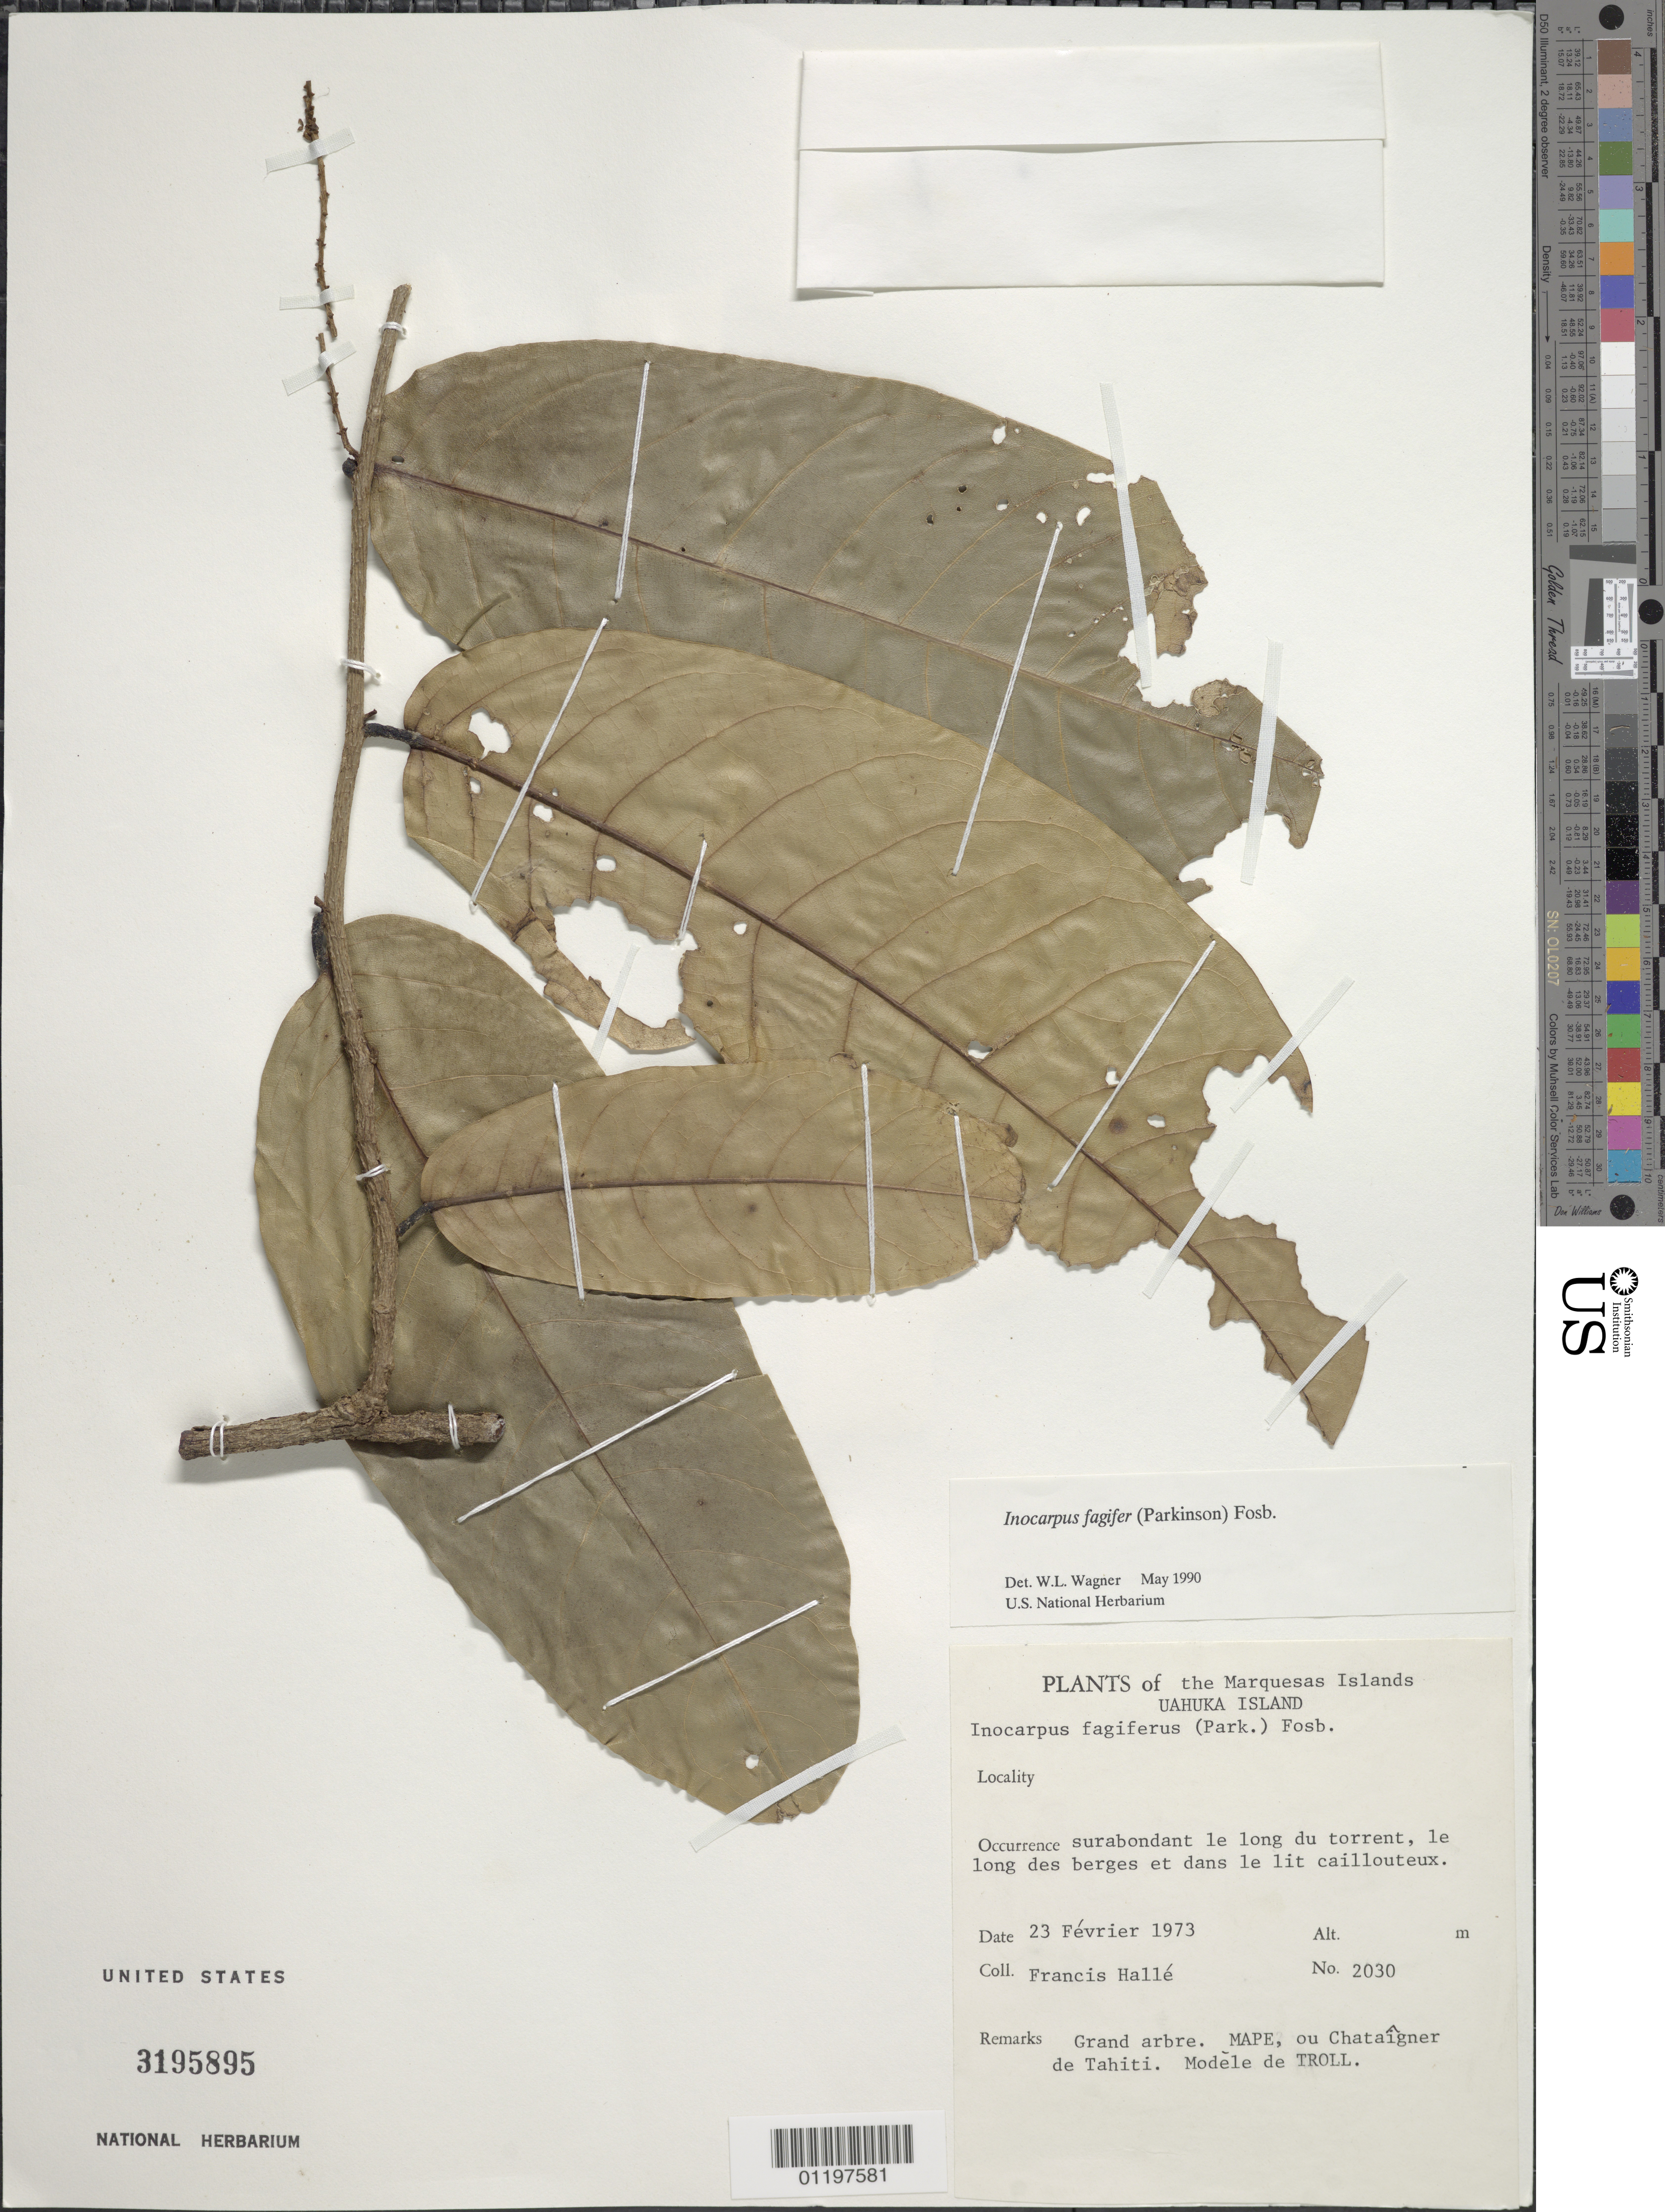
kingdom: Plantae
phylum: Tracheophyta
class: Magnoliopsida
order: Fabales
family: Fabaceae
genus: Inocarpus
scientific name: Inocarpus fagifer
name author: (Parkinson) Fosberg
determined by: Wagner, W. L., (BOT), Smithsonian Institution - National Museum of Natural History (UNITED STATES)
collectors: F. Hallé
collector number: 2030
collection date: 1973-02-23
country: French Polynesia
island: Ua Huka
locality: s.l.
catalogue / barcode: US 3195895